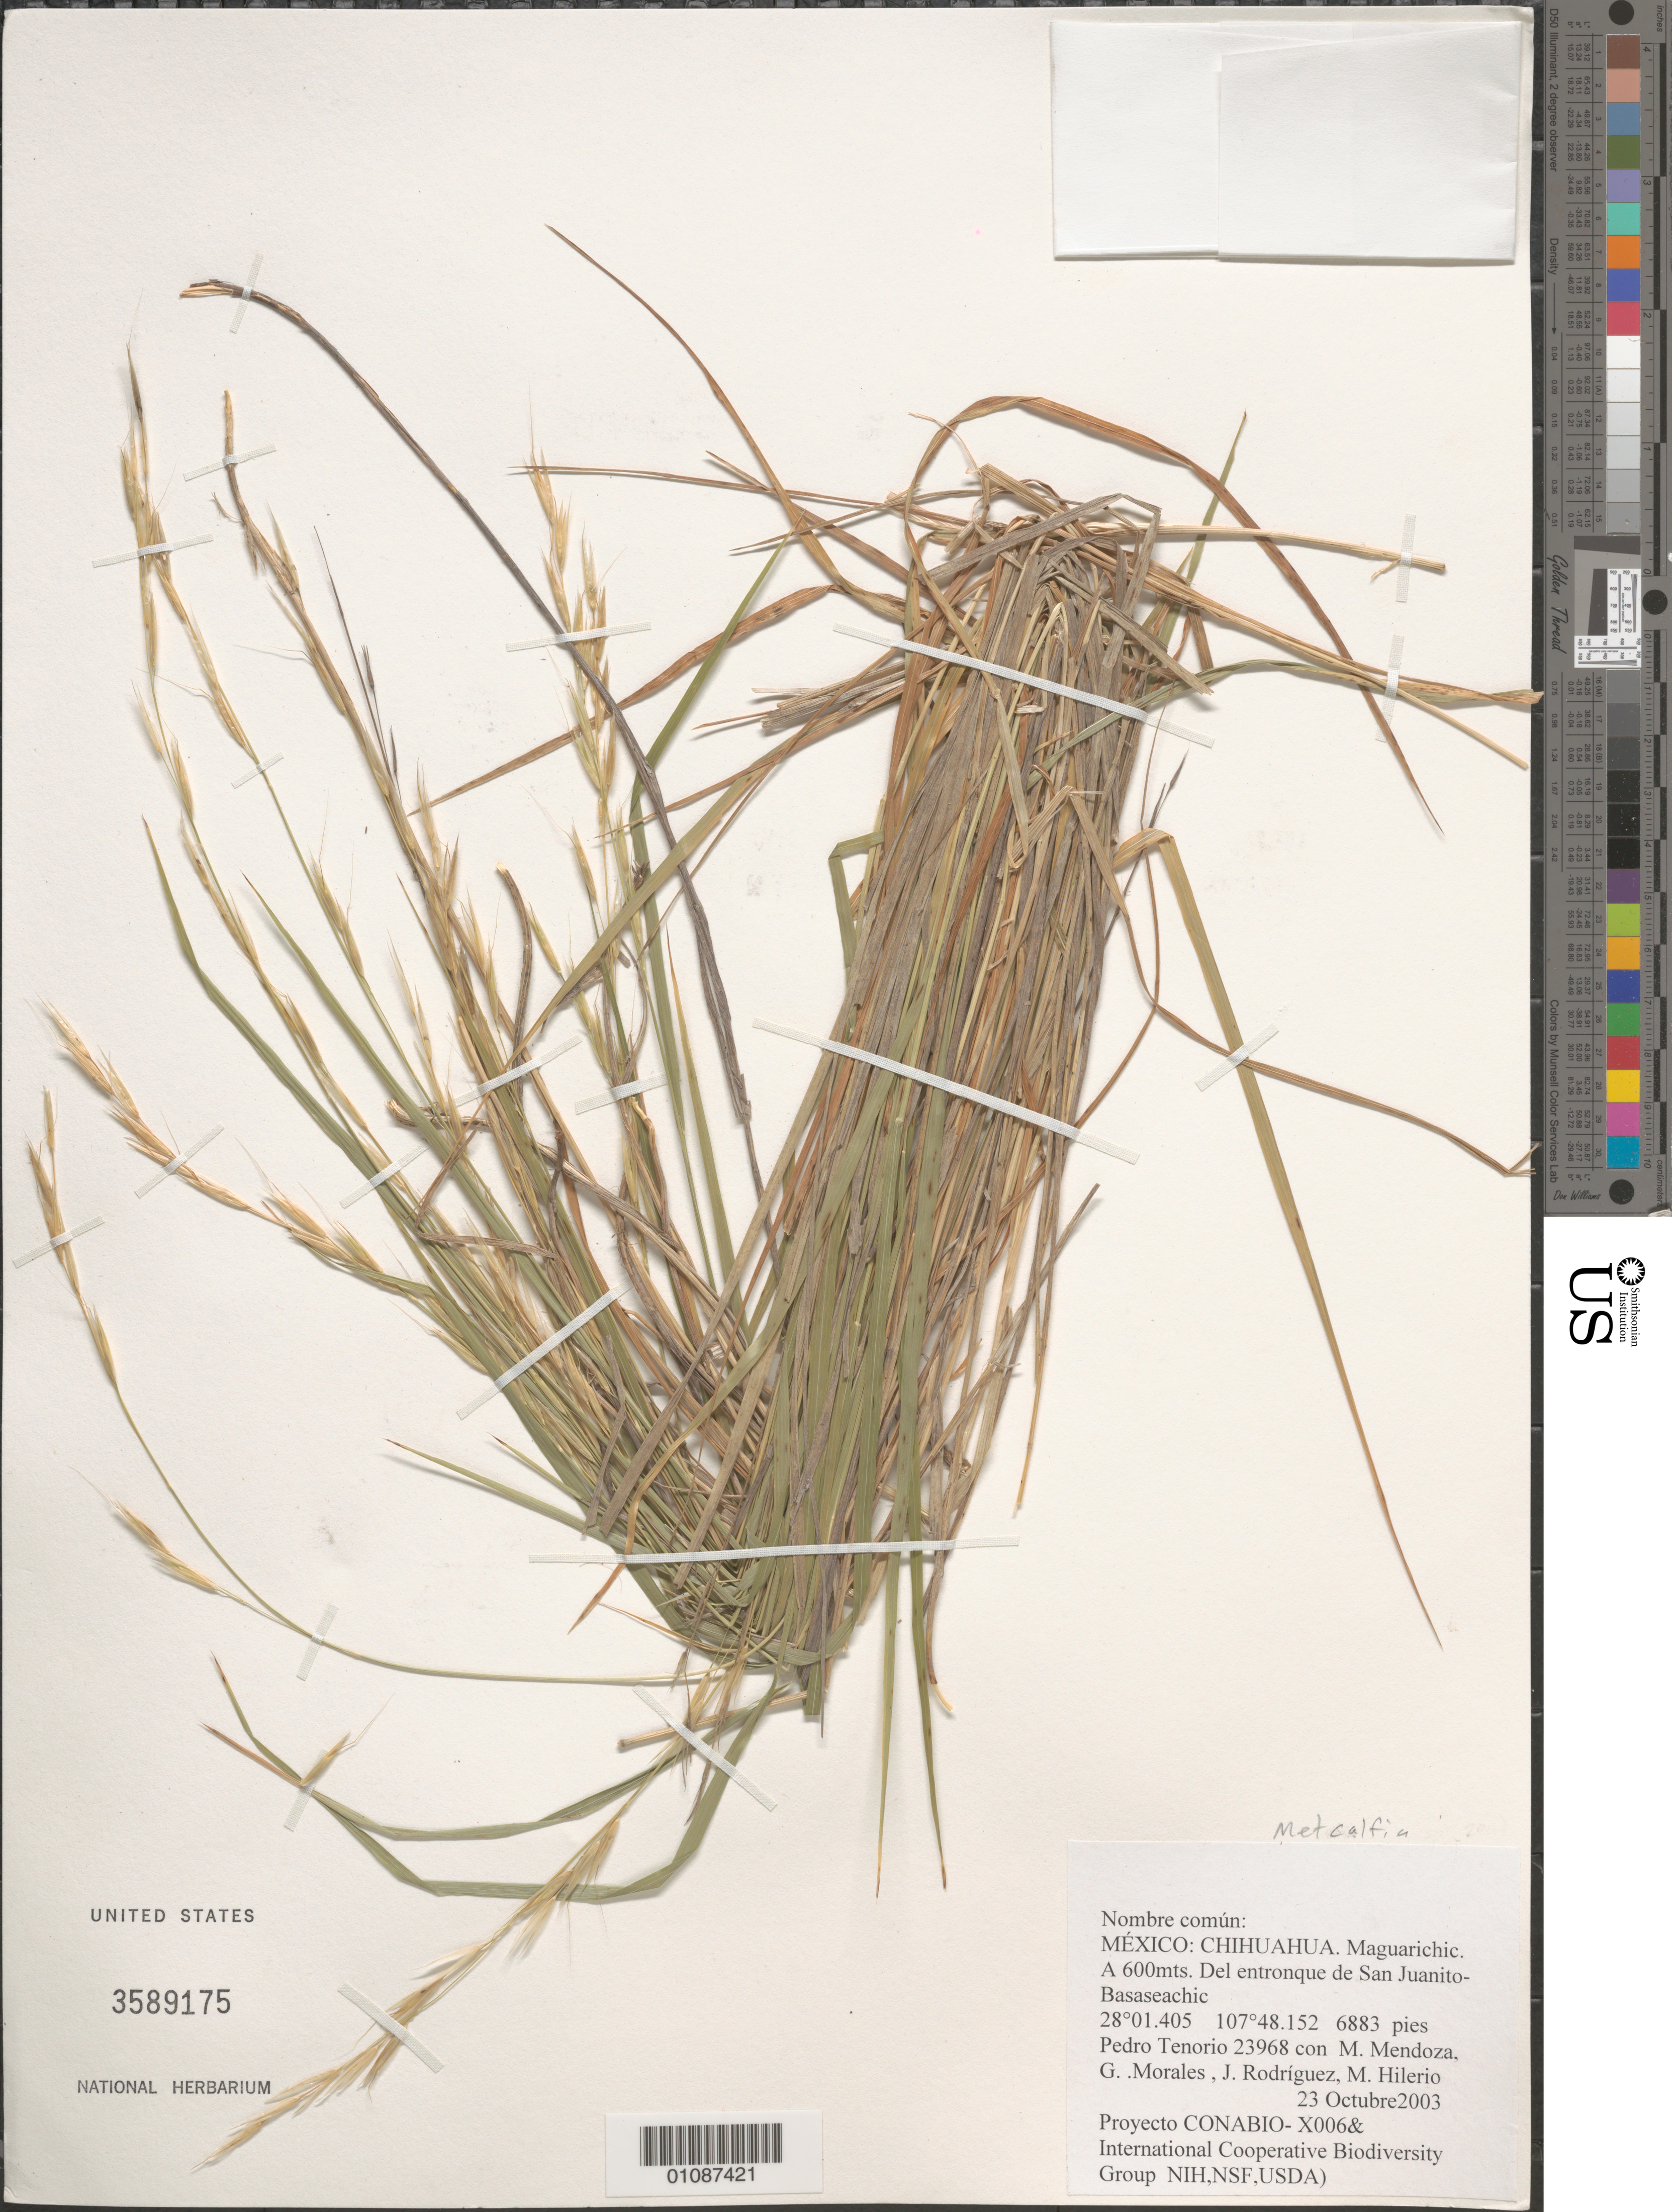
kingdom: Plantae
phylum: Tracheophyta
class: Liliopsida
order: Poales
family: Poaceae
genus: Metcalfia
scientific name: Metcalfia sp.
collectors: P. Tenorio L., M. Mendoza Garcia, G. Morales, J. Rodríguez & M. Hilerio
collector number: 23968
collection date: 2003-10-23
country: Mexico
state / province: Chihuahua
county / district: Maguarichi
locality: A 600 mts. del entronque de San Juanito-Basaseachic.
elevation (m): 2098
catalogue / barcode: US 3589175